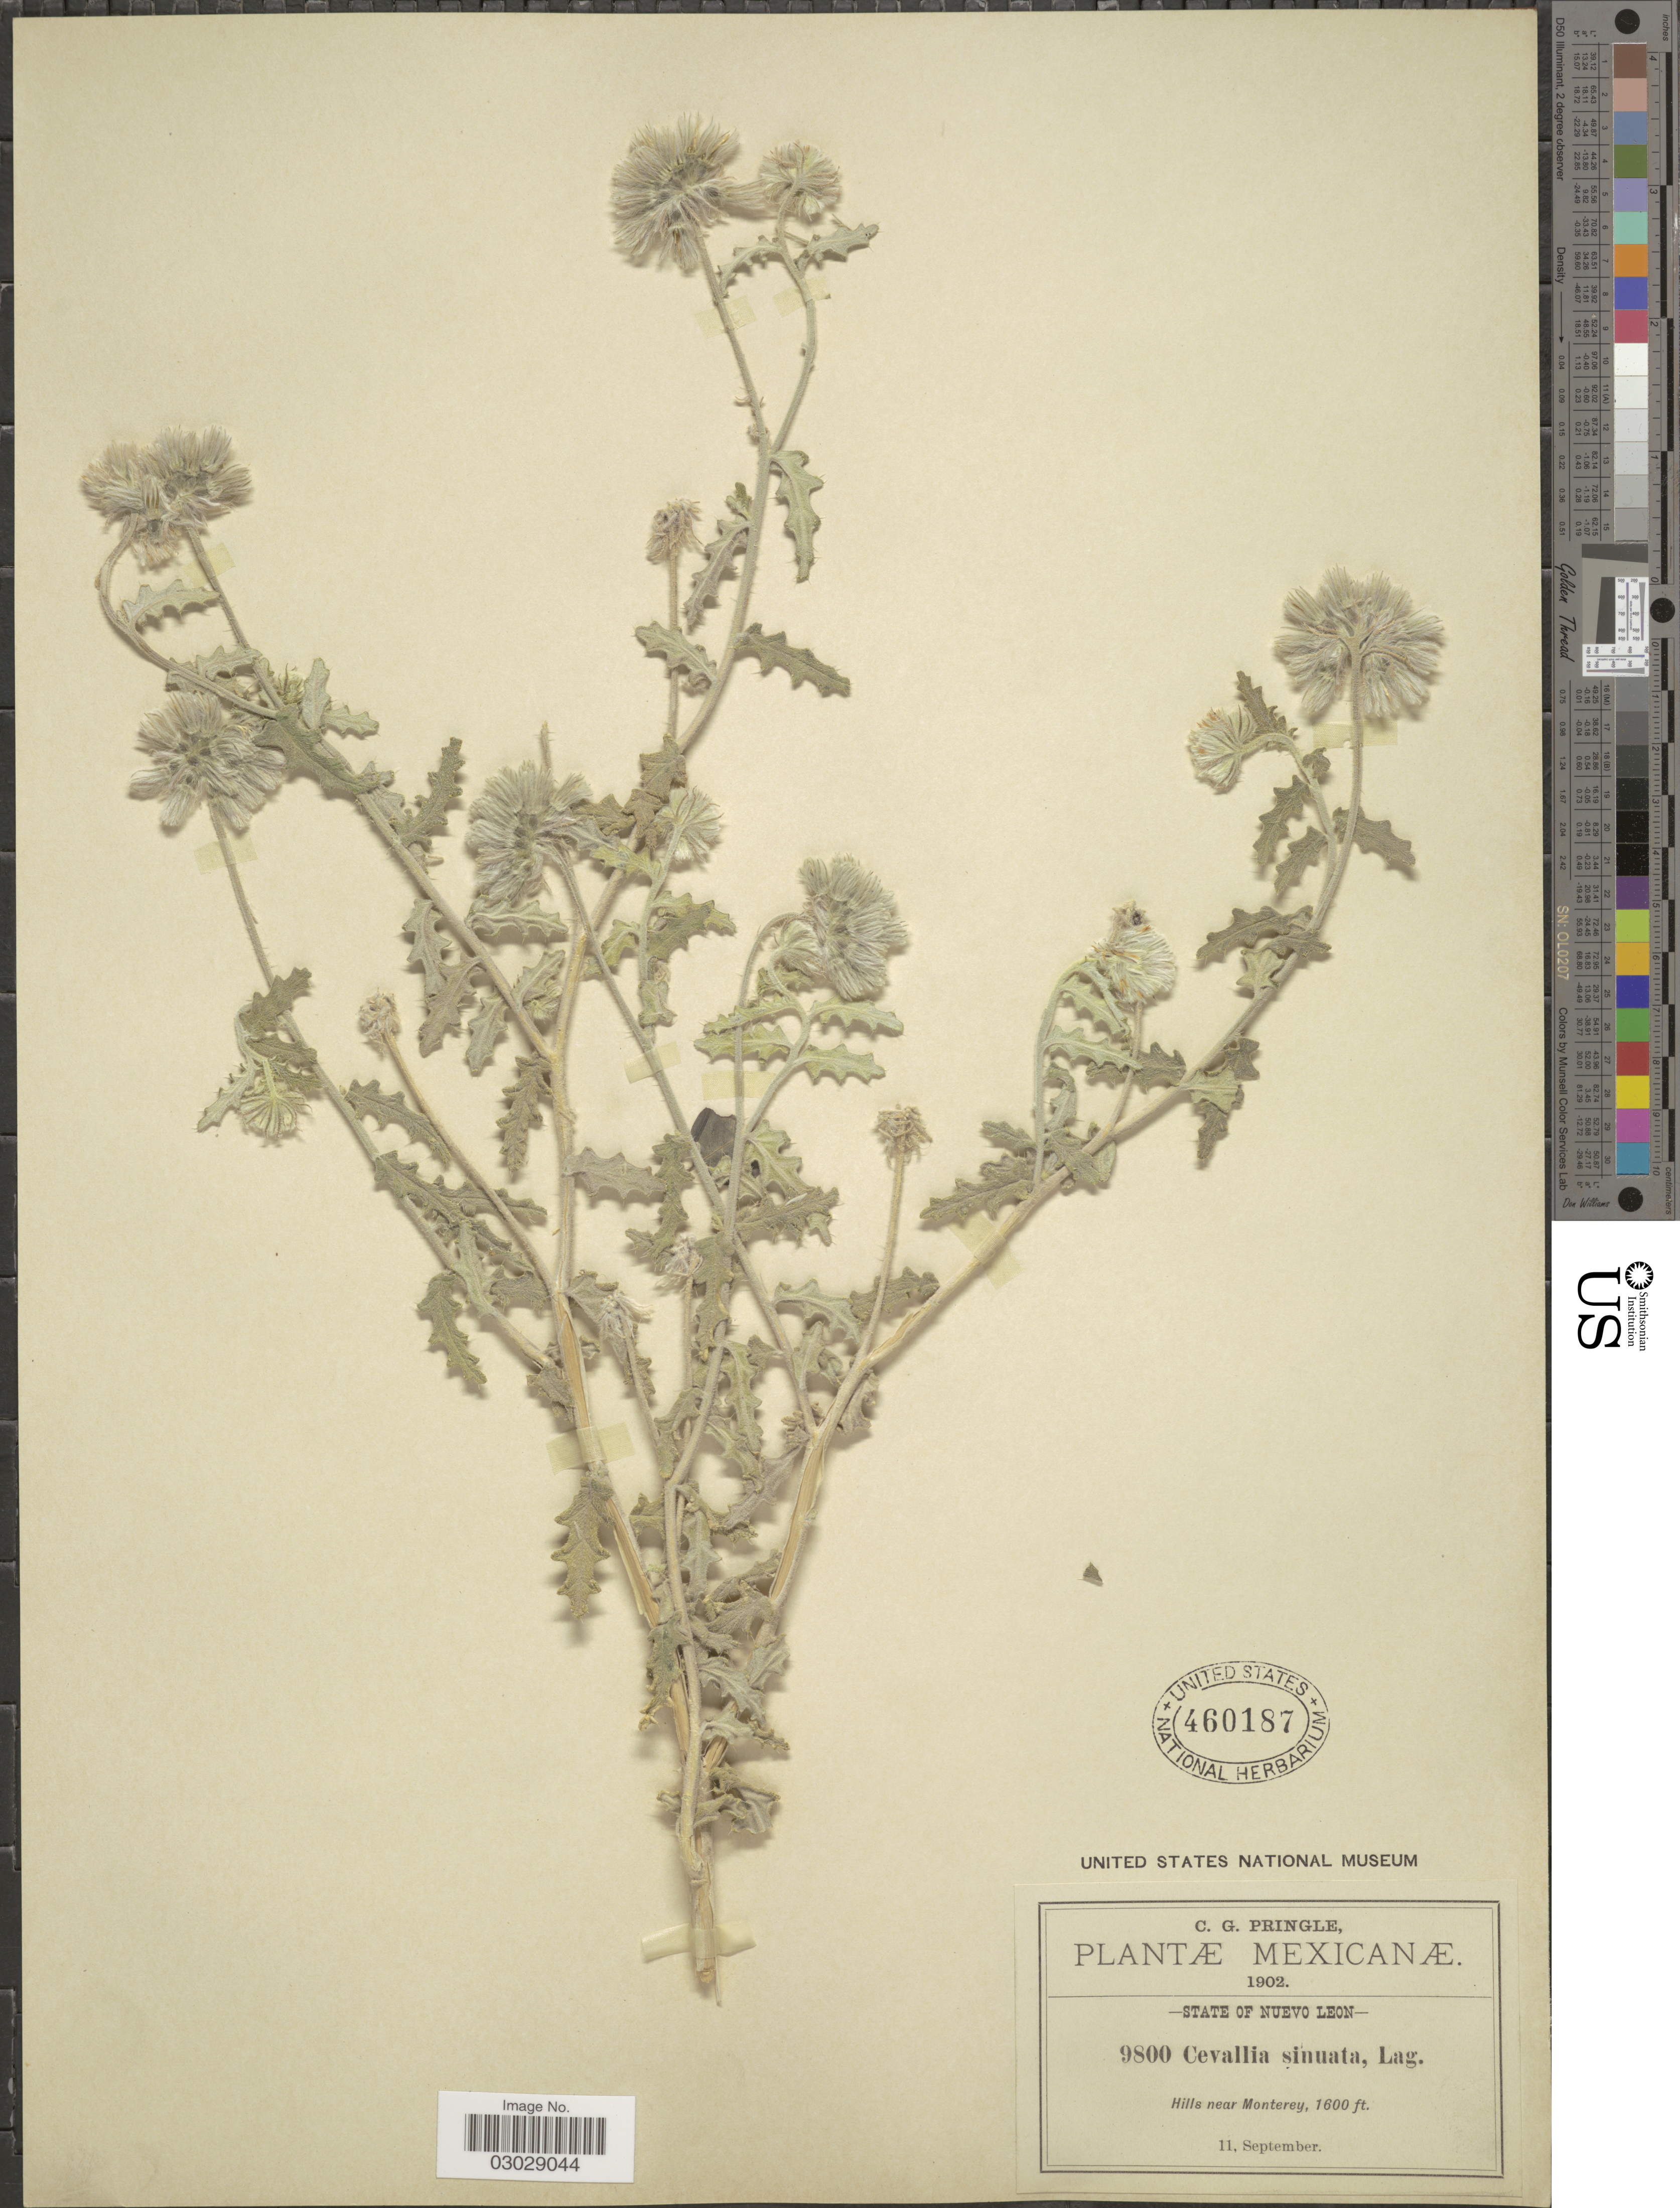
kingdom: Plantae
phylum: Tracheophyta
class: Magnoliopsida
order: Cornales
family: Loasaceae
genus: Cevallia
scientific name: Cevallia sinuata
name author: Lag.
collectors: C. G. Pringle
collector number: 9800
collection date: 1902-09-11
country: Mexico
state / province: Nuevo León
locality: Hills near Monterey.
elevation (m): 488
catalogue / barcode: US 460187